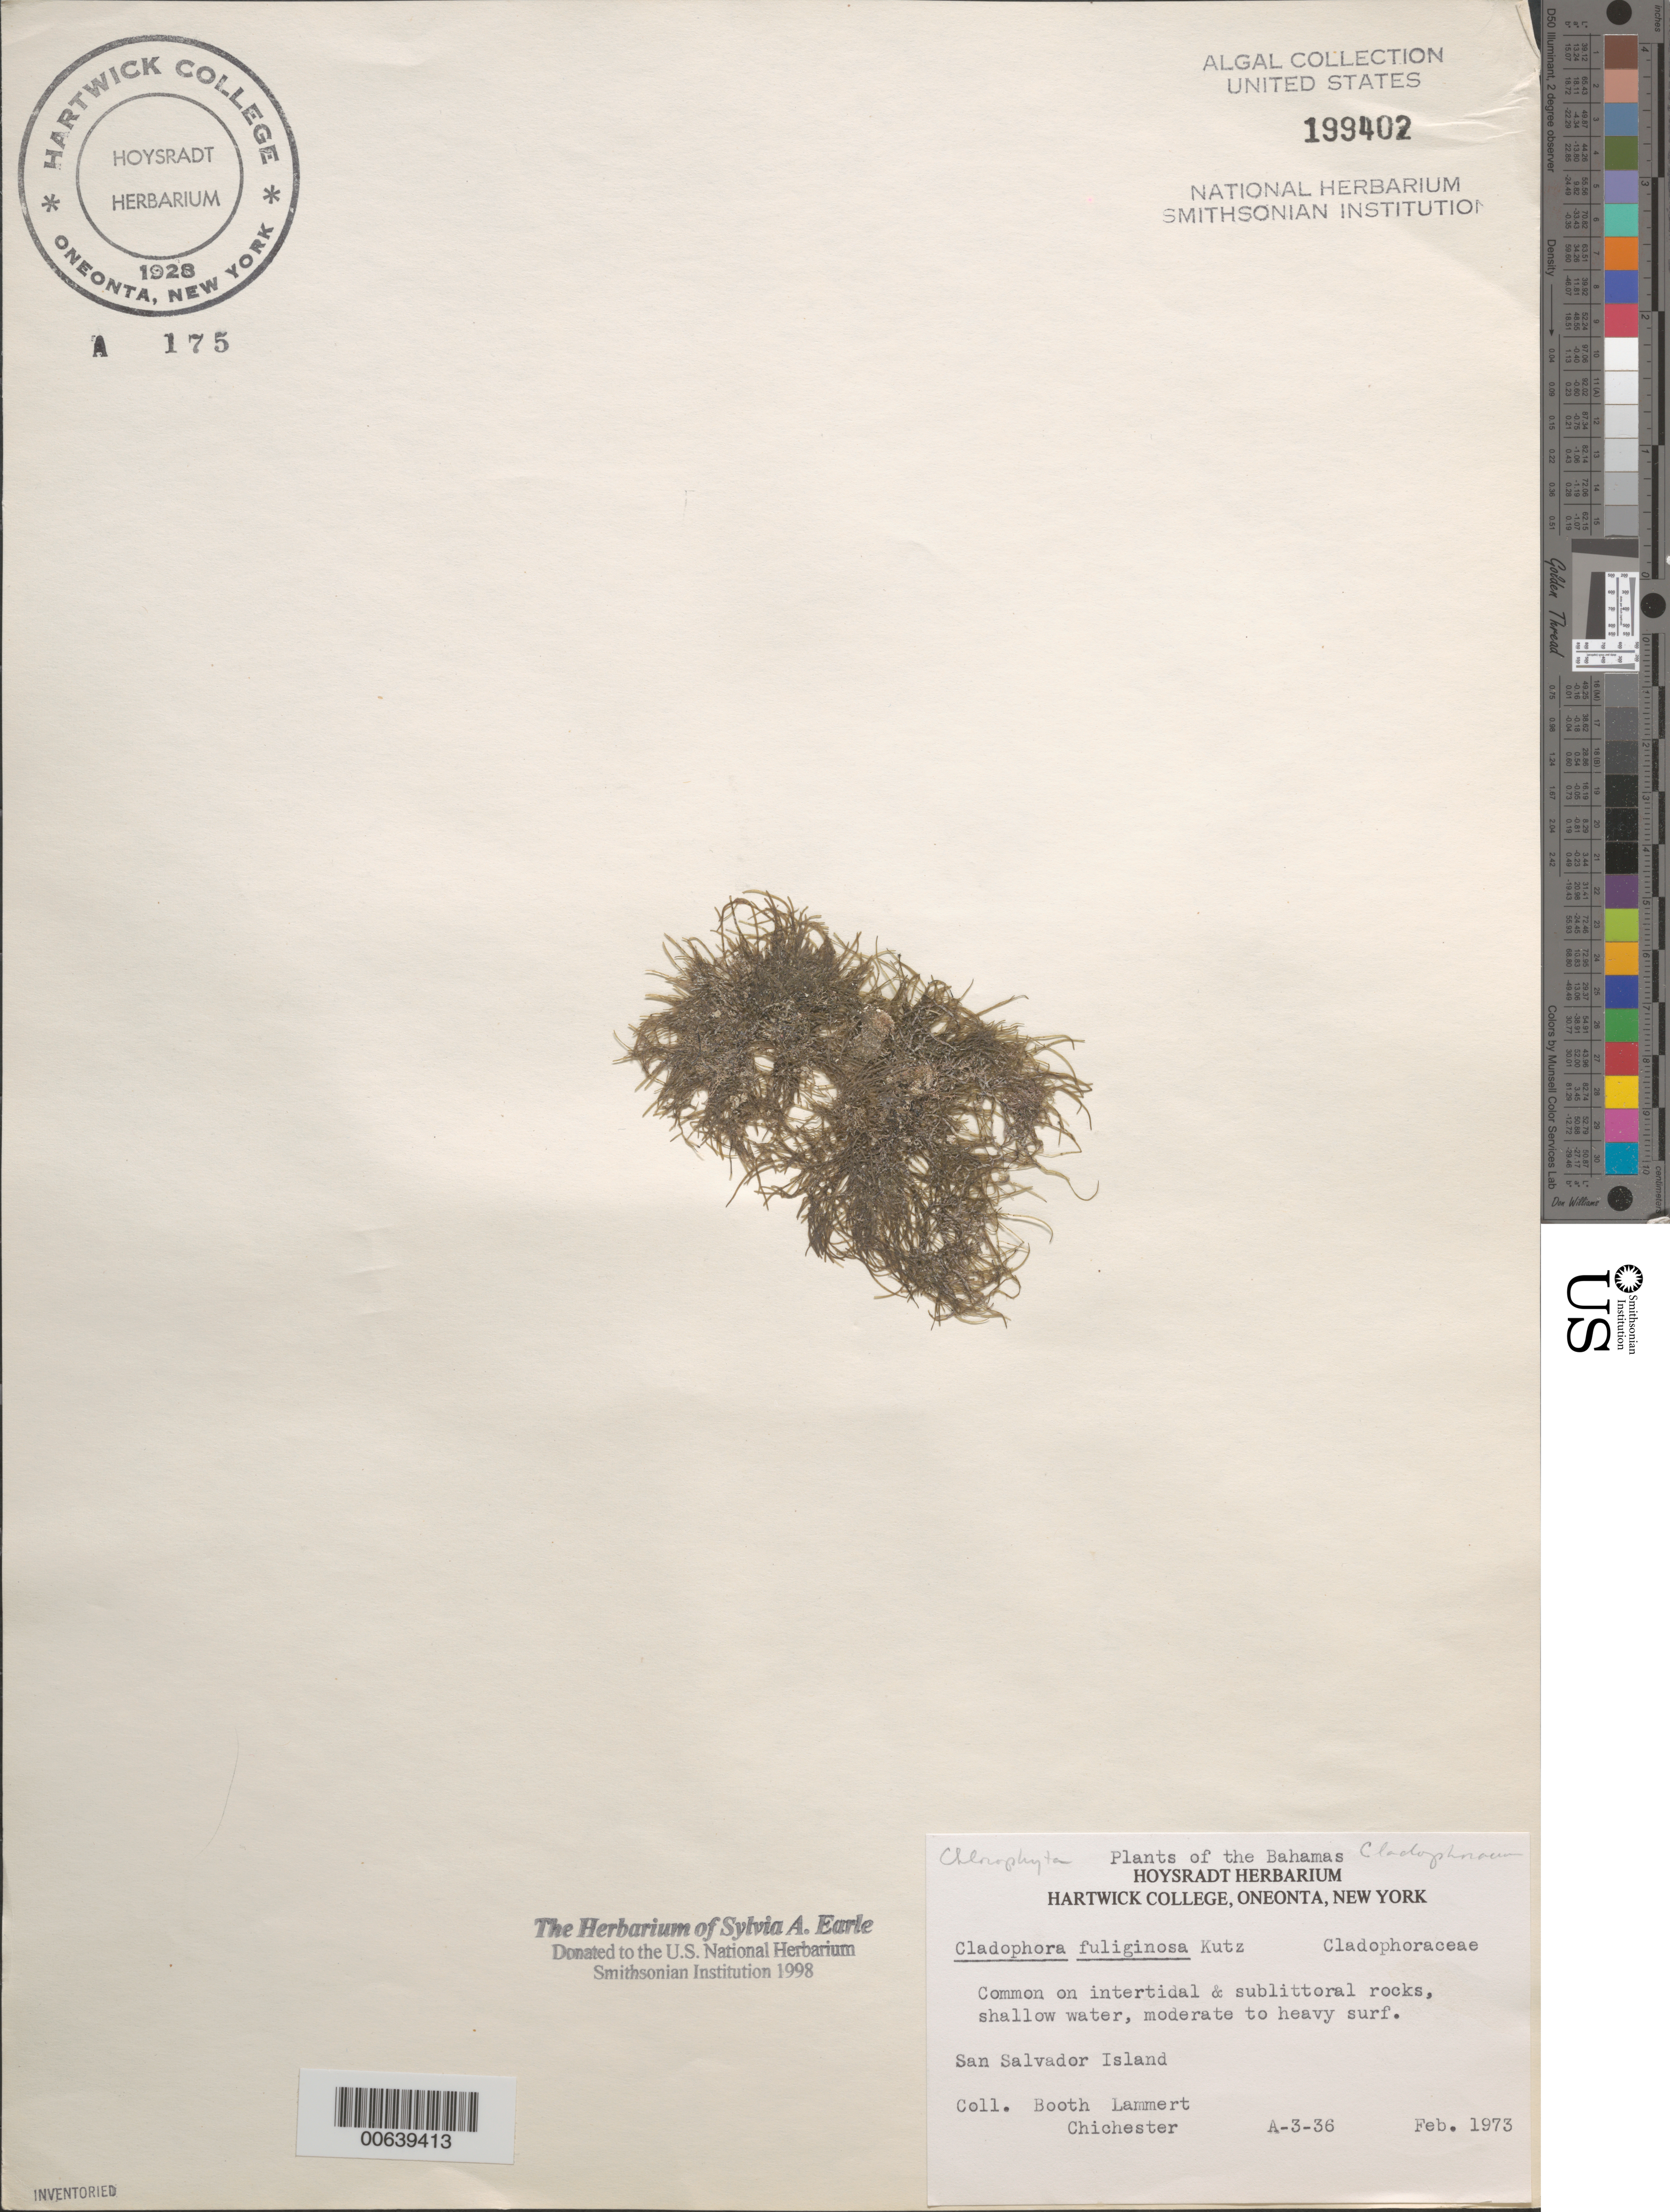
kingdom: Plantae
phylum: Chlorophyta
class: Ulvophyceae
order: Cladophorales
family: Cladophoraceae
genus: Cladophora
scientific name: Cladophora fuliginosa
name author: Kütz.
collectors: -. Booth, -. Chichester & -. Lammert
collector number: A-3-36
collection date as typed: Feb 1973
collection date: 1973-02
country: Bahamas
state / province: San Salvador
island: San Salvador Island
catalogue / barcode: US 199402